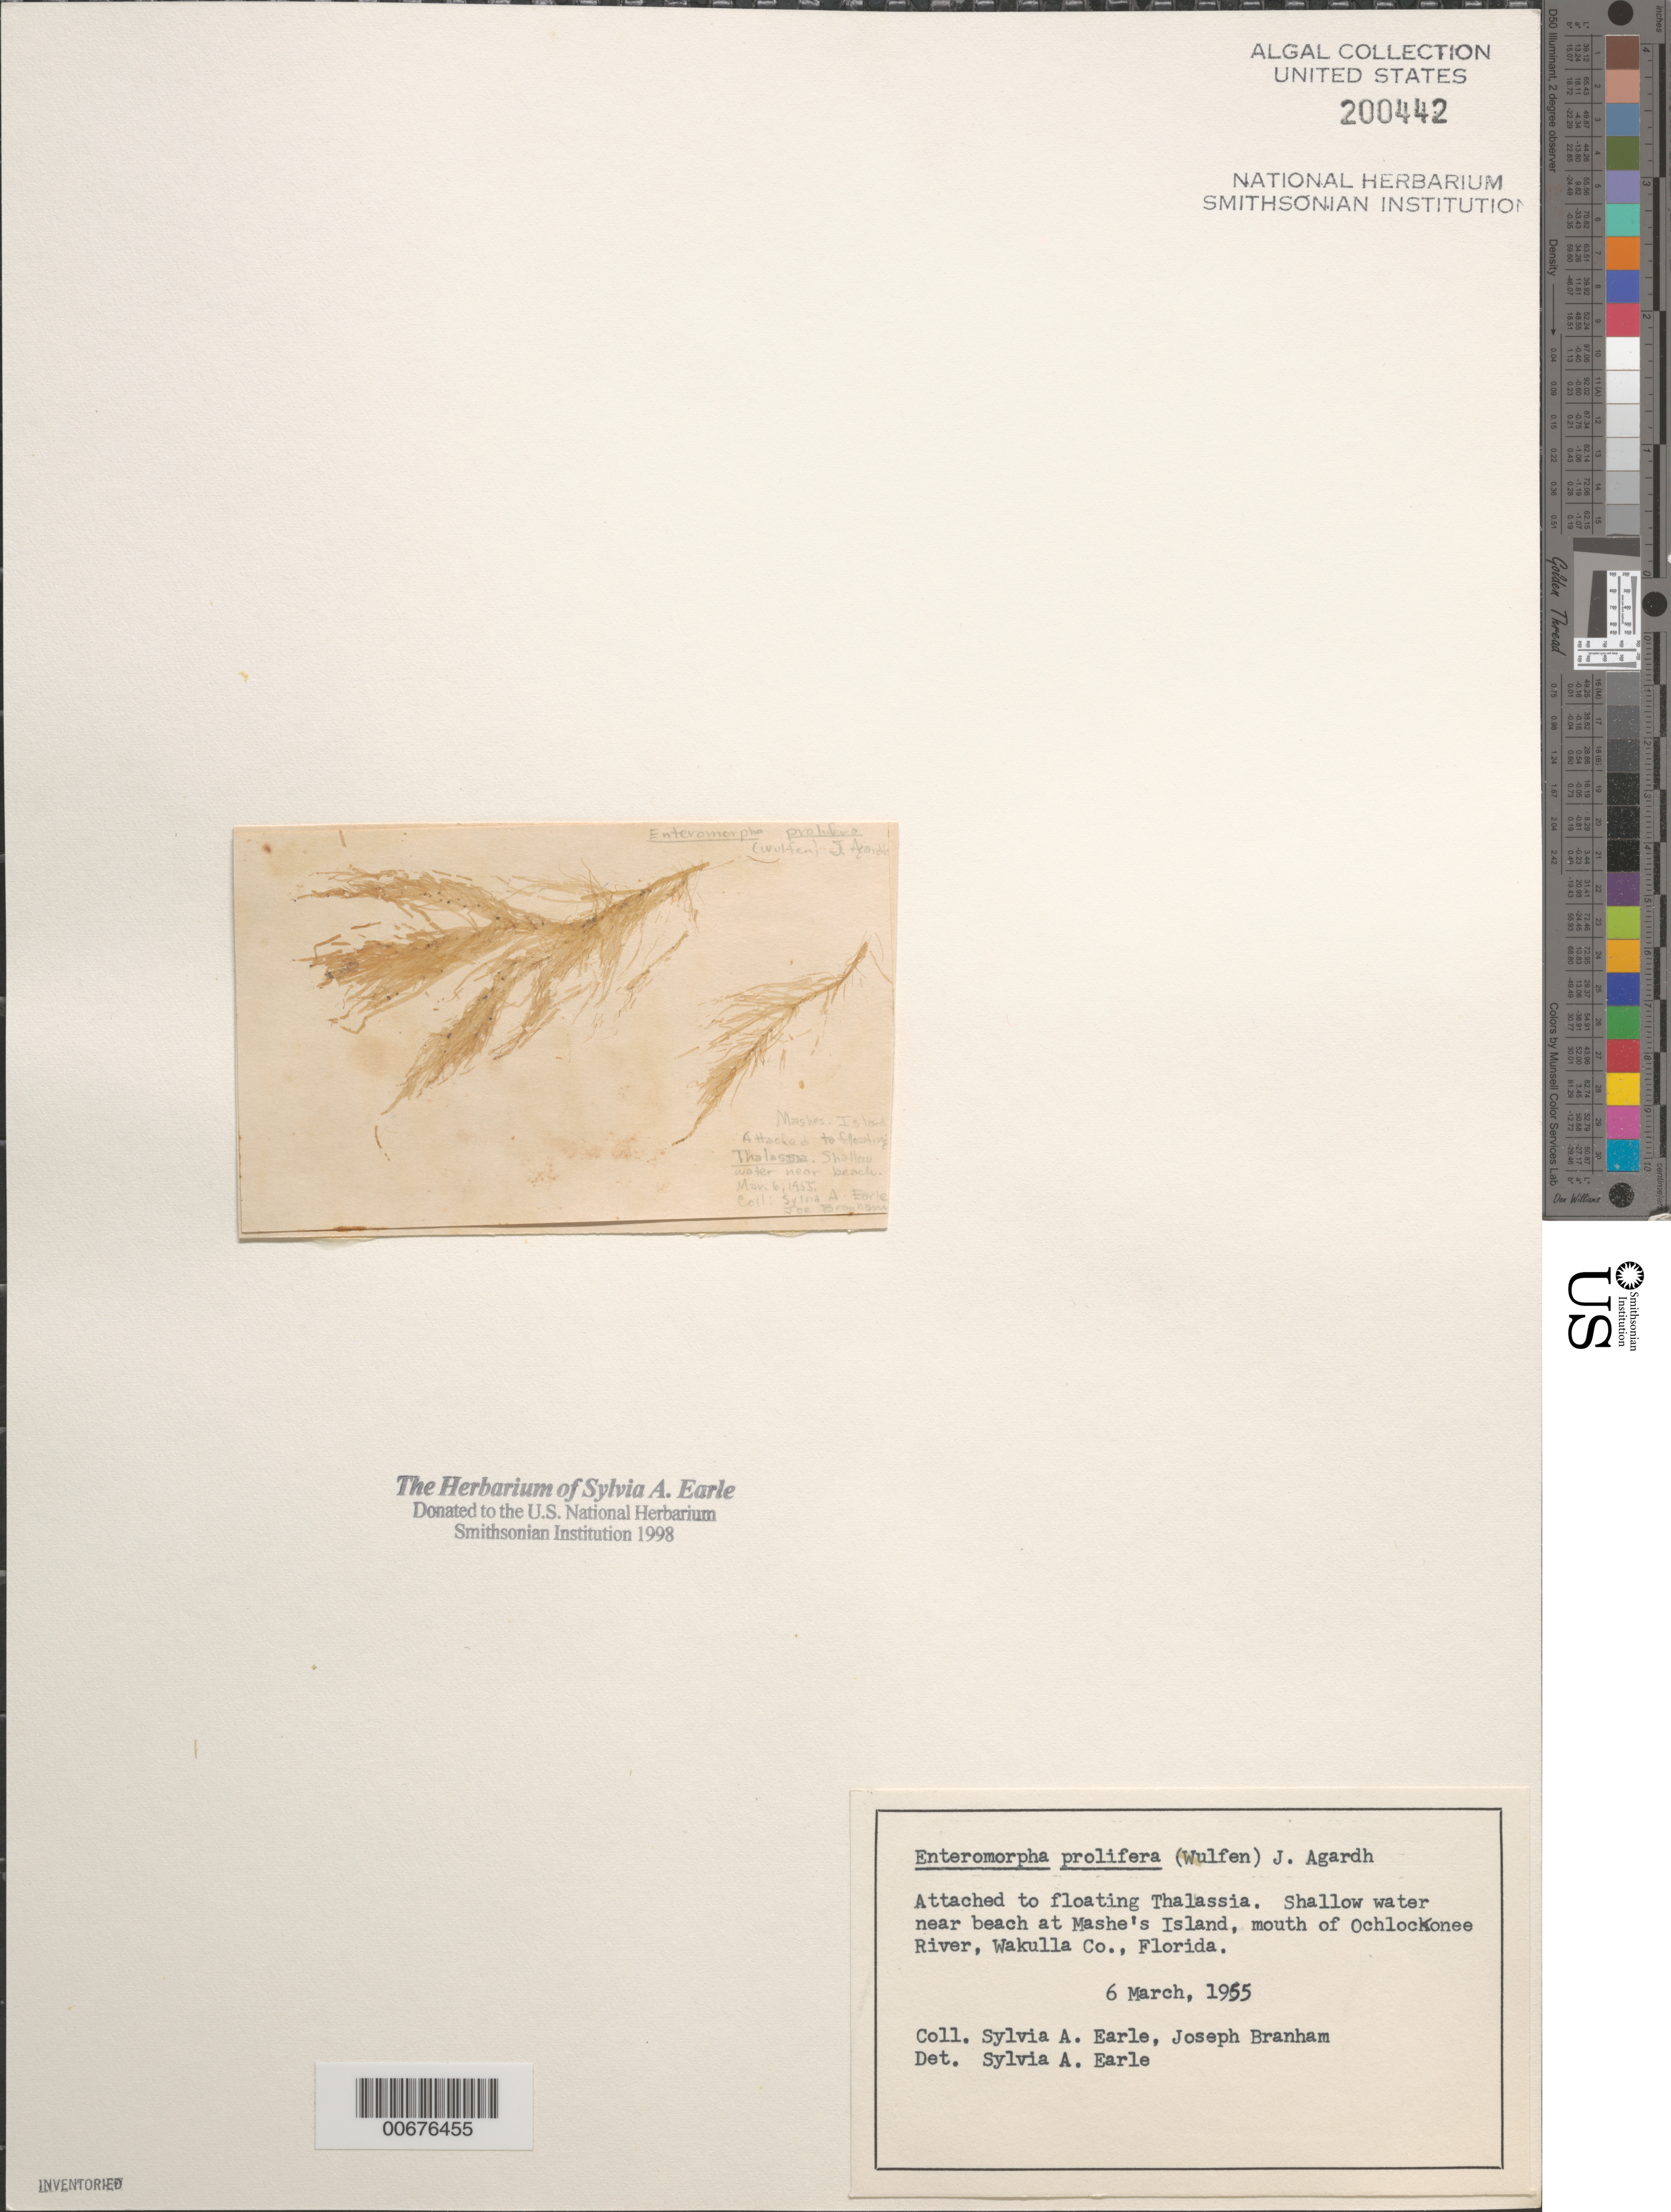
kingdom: Plantae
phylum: Chlorophyta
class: Ulvophyceae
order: Ulvales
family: Ulvaceae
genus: Ulva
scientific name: Ulva prolifera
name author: O.F. Müller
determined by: Algae name updating Project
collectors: S. A. Earle & J. Branham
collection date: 1955-03-06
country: United States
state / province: Florida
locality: Shallow water near beach at Mashe's Island, mouth of Ochlockonee River, Wakulla Co.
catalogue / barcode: US 200442